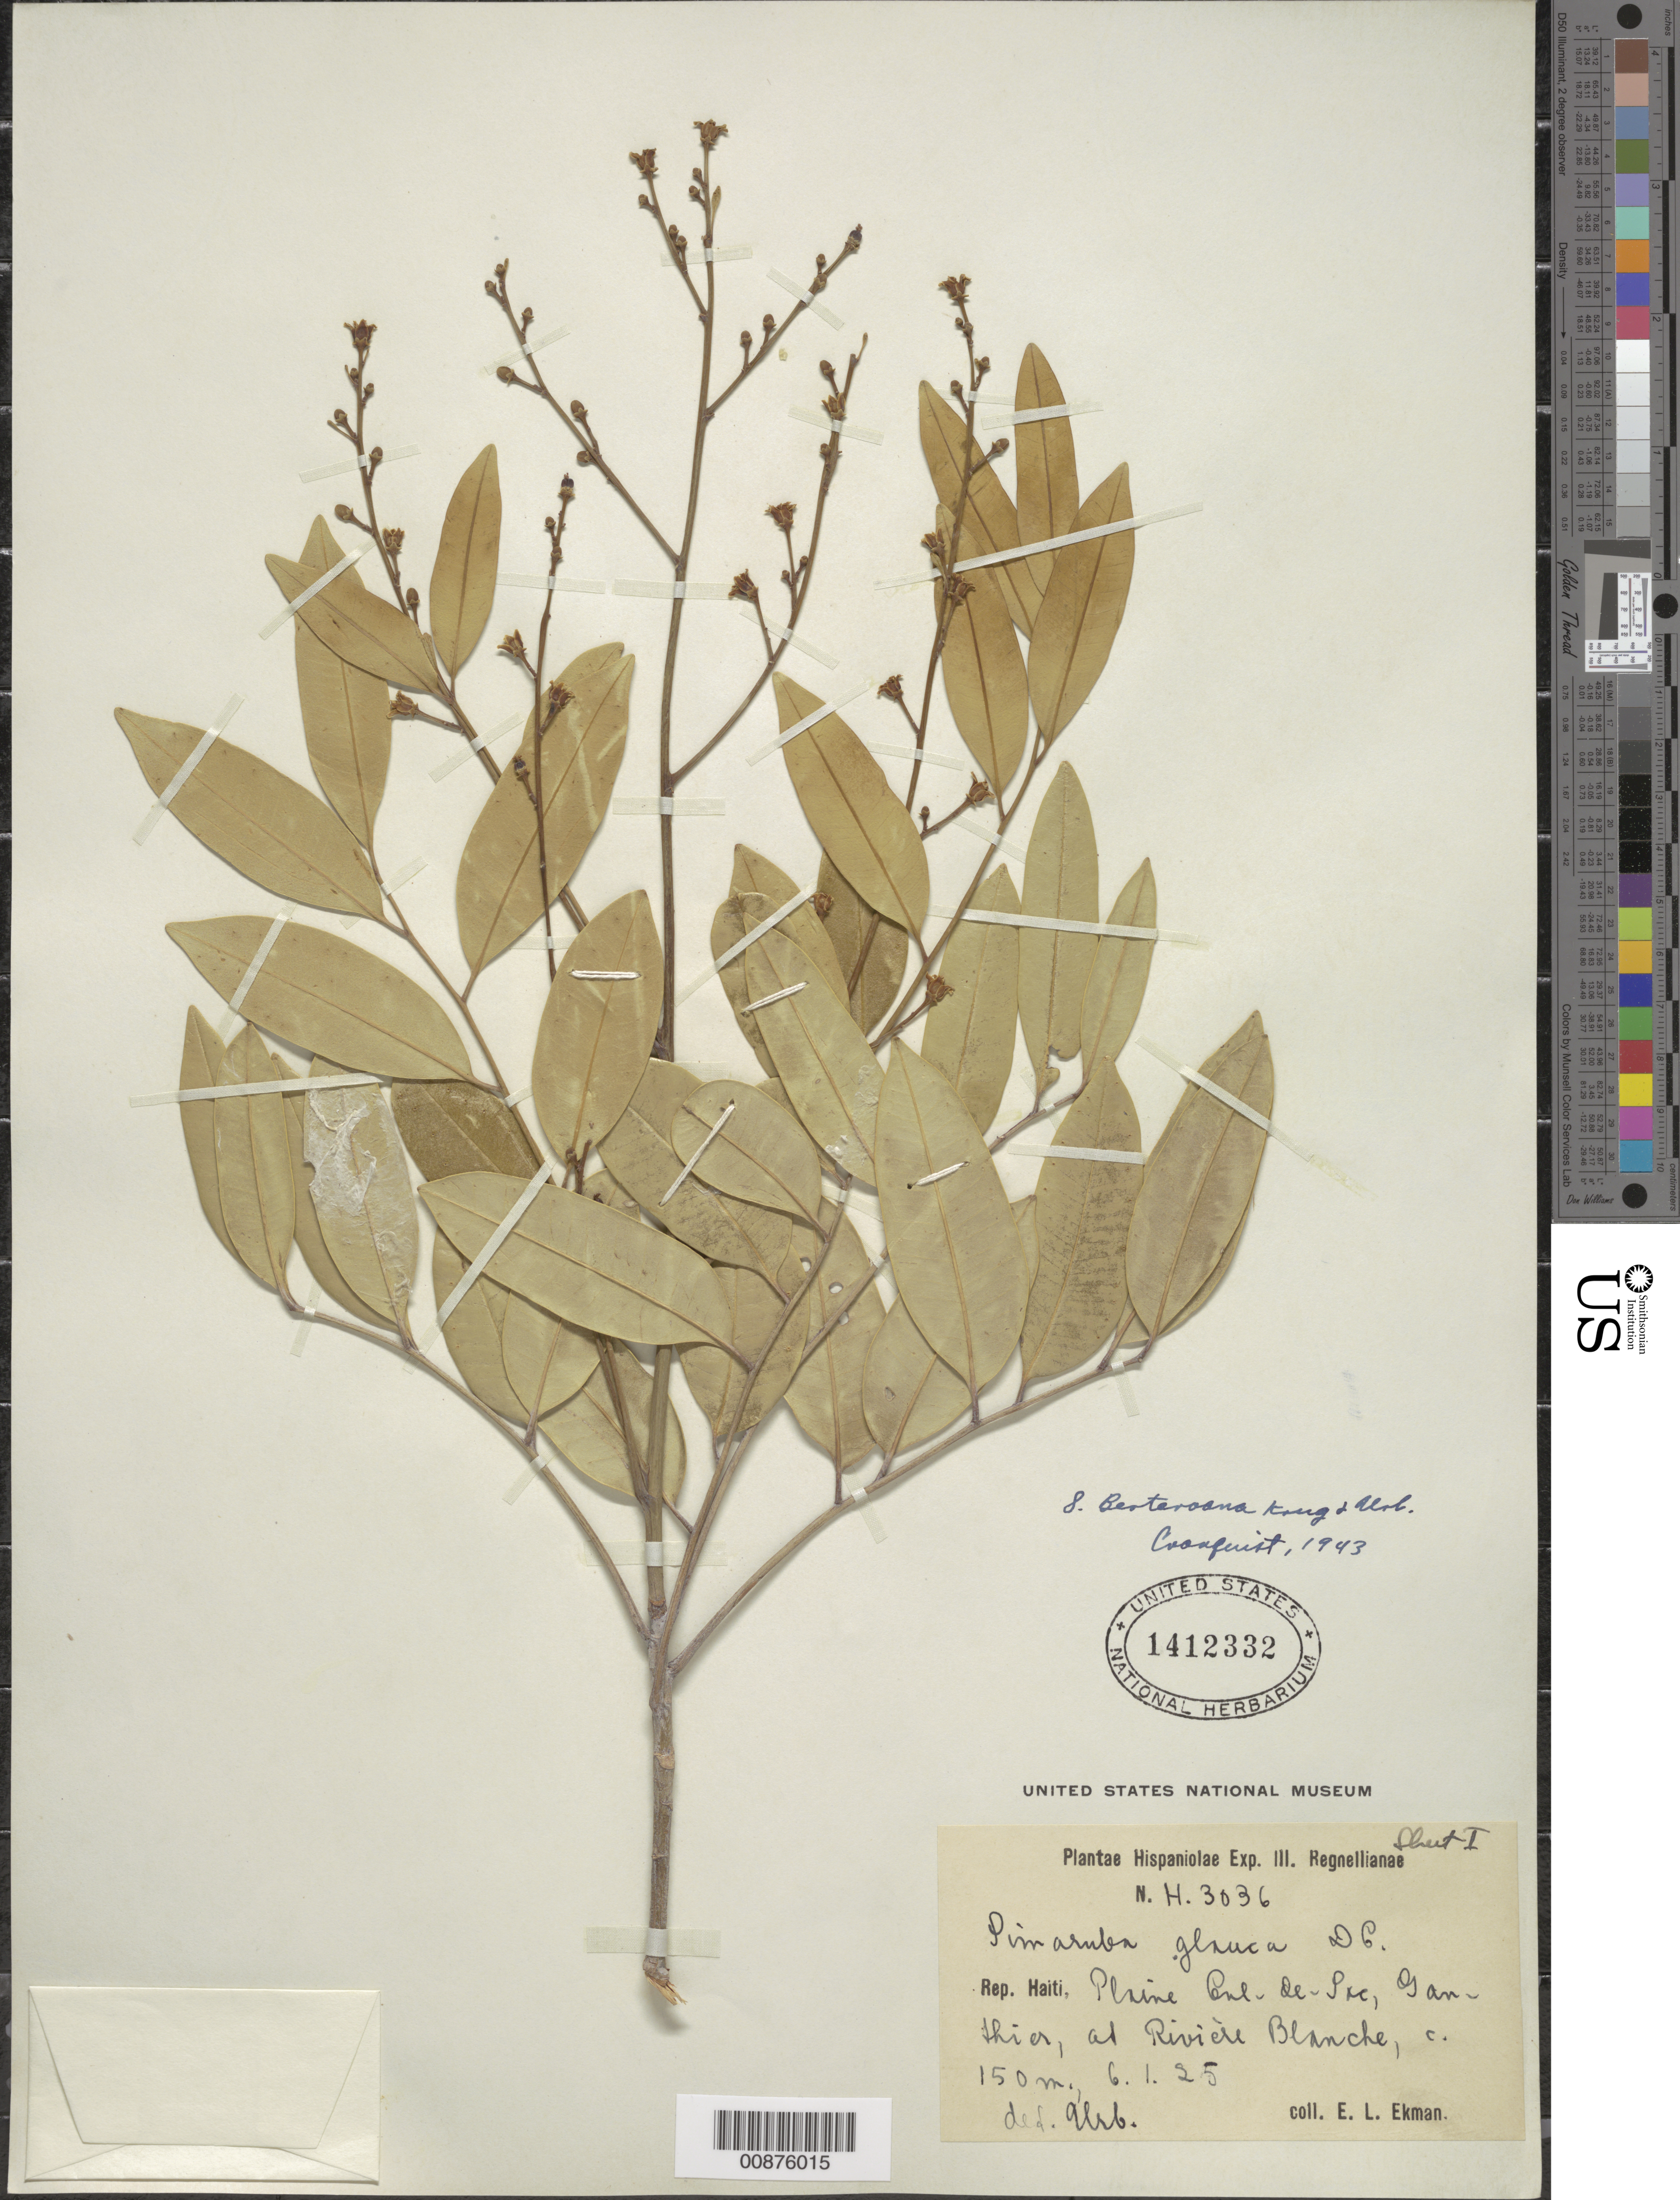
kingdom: Plantae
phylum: Tracheophyta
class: Magnoliopsida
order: Sapindales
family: Simaroubaceae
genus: Simarouba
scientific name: Simarouba berteroana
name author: Krug & Urb.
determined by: Cronquist, A. J.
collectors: E. L. Ekman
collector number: H 3036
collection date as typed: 06 Jan 1925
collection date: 1925-01-06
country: Haiti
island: Hispaniola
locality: Plaine Cul de Sac, Ganthier, at Rivière Blanche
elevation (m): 150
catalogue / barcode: US 1412332